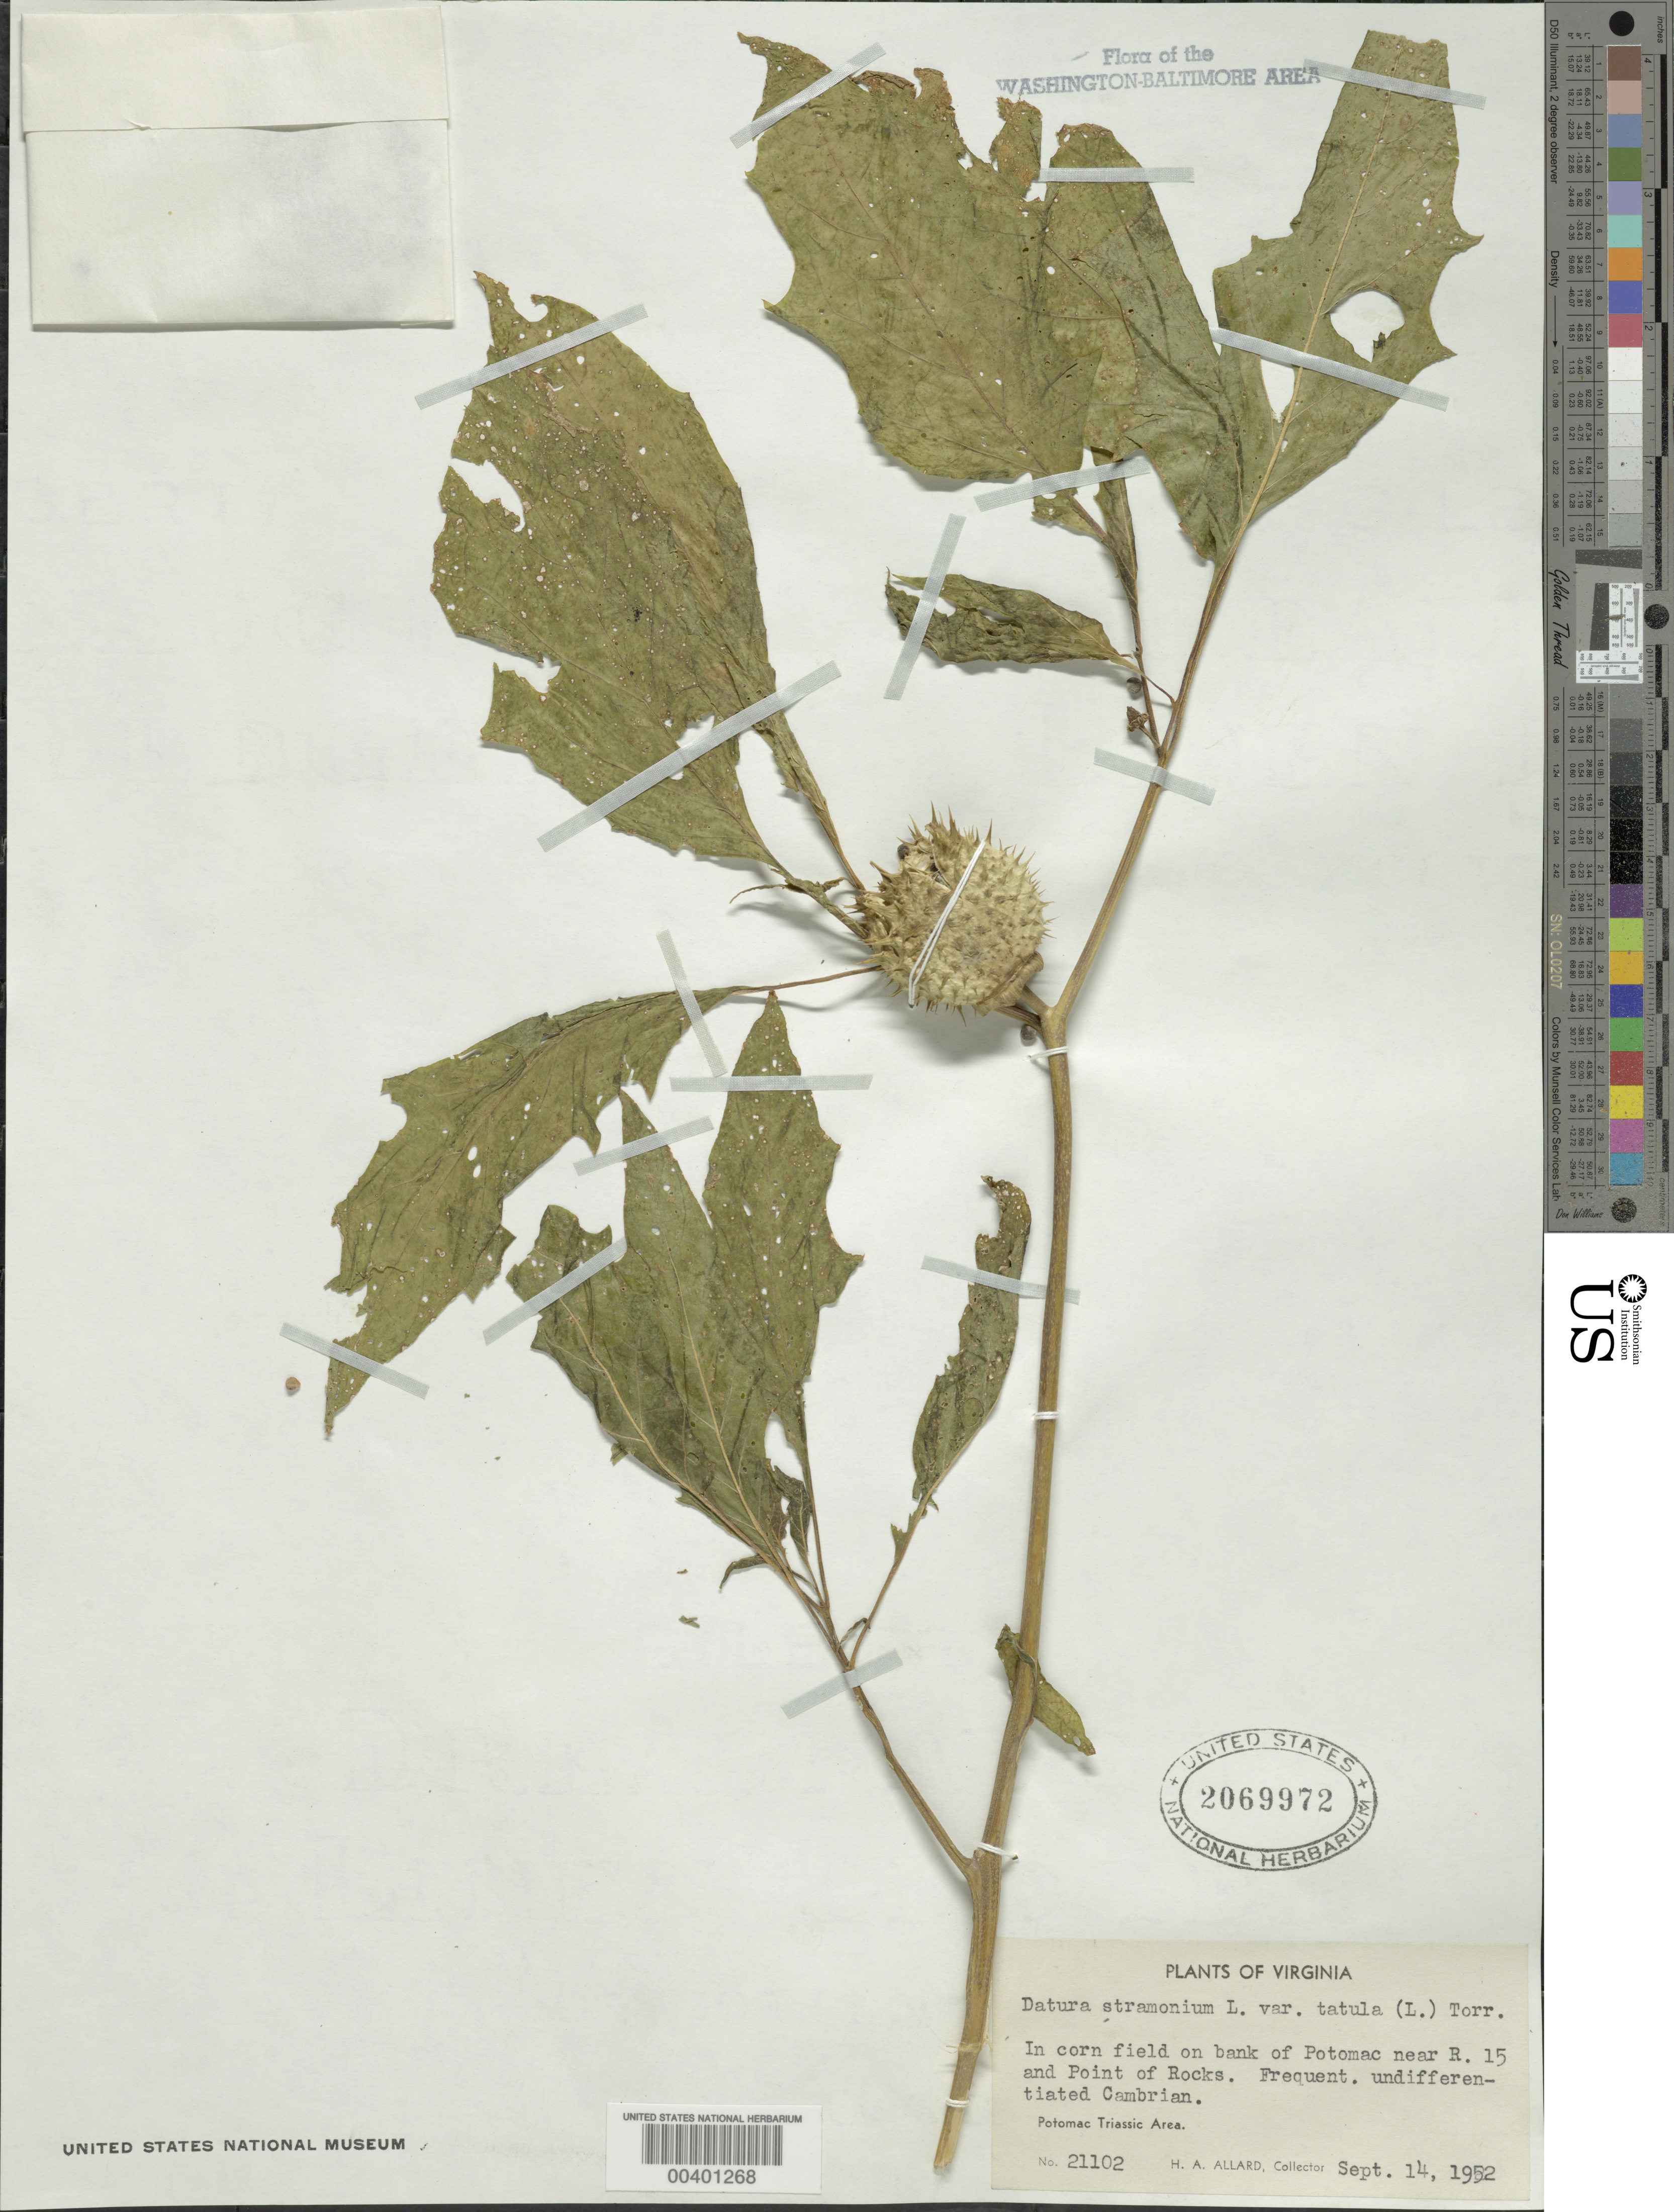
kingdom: Plantae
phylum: Tracheophyta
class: Magnoliopsida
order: Solanales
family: Solanaceae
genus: Datura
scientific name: Datura stramonium var. tatula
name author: (L.) Torr.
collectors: H. A. Allard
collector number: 21102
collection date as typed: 14 Sep 1952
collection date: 1952-09-14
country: United States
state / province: Virginia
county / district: Loudoun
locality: Banks of Potomac River near Route 15 and Point of Rocks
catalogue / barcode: US 2069972